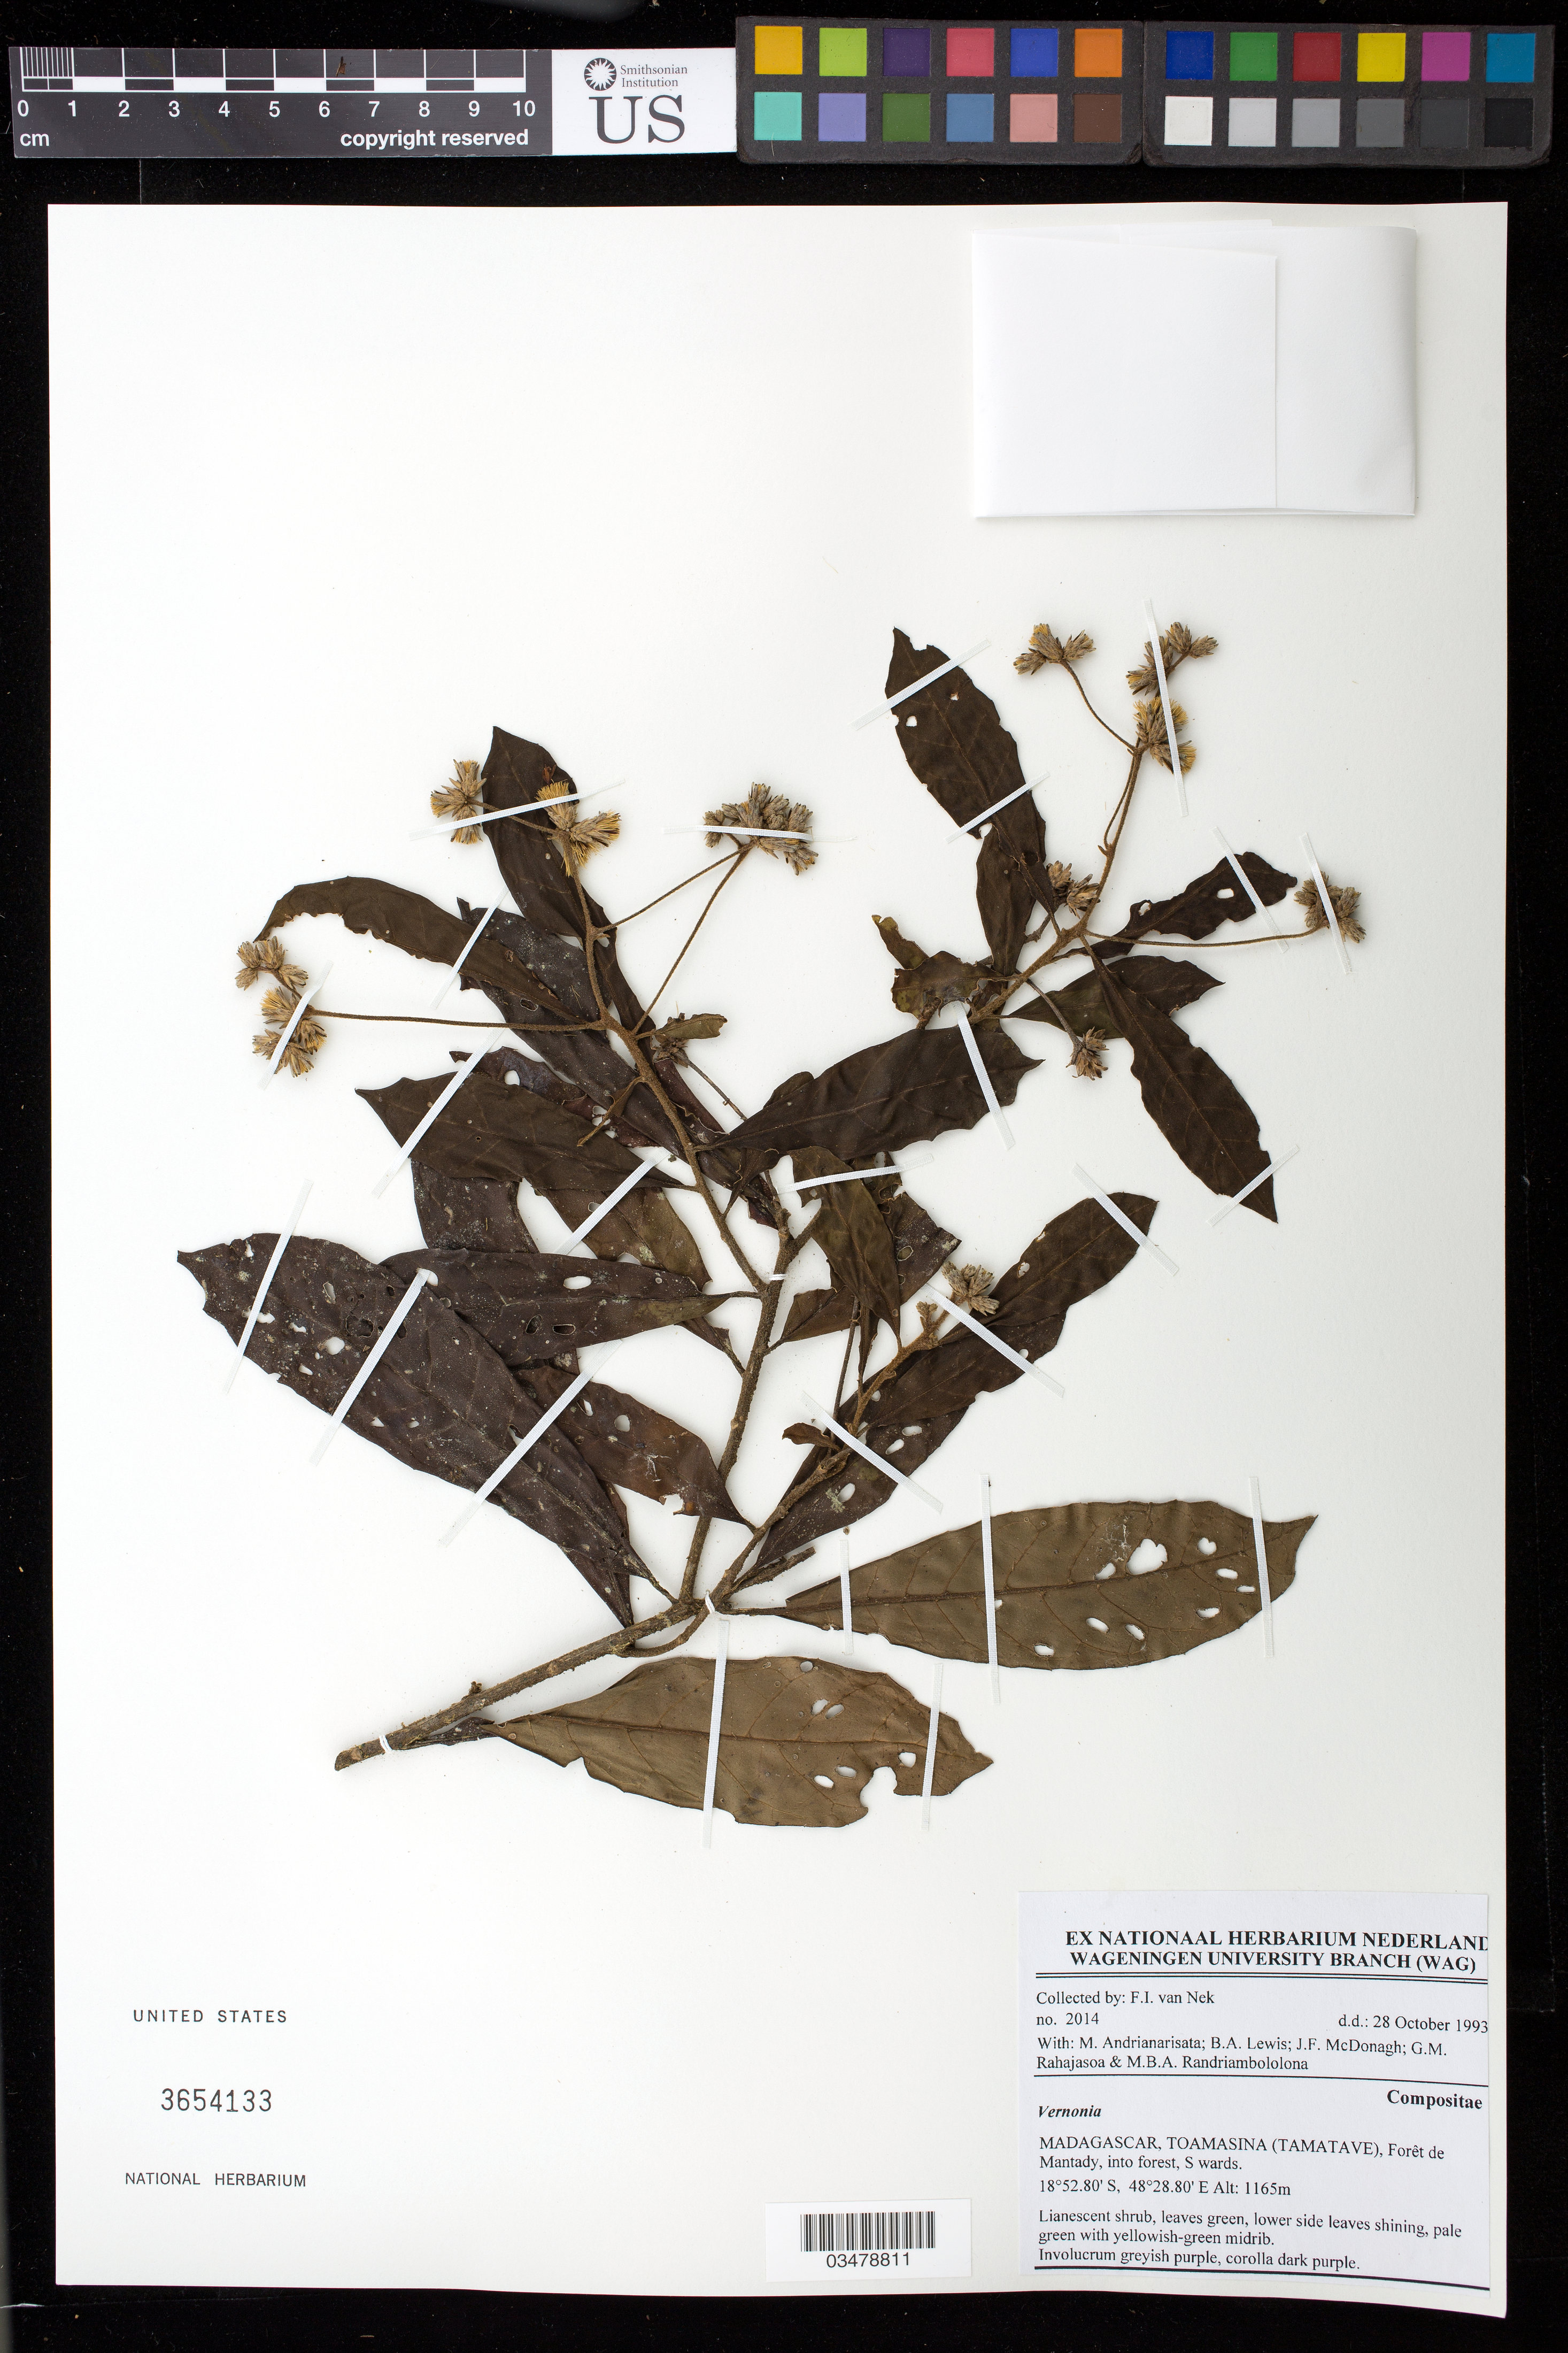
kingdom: Plantae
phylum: Tracheophyta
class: Magnoliopsida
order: Asterales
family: Asteraceae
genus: Vernonia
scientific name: Vernonia sp.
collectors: F. van Nek et al.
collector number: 2014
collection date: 1993-10-28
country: Madagascar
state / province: Alaotra Mangoro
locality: (Tamatave) Foret de Mantady, into forest, S wards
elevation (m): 1165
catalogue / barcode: US 3654133